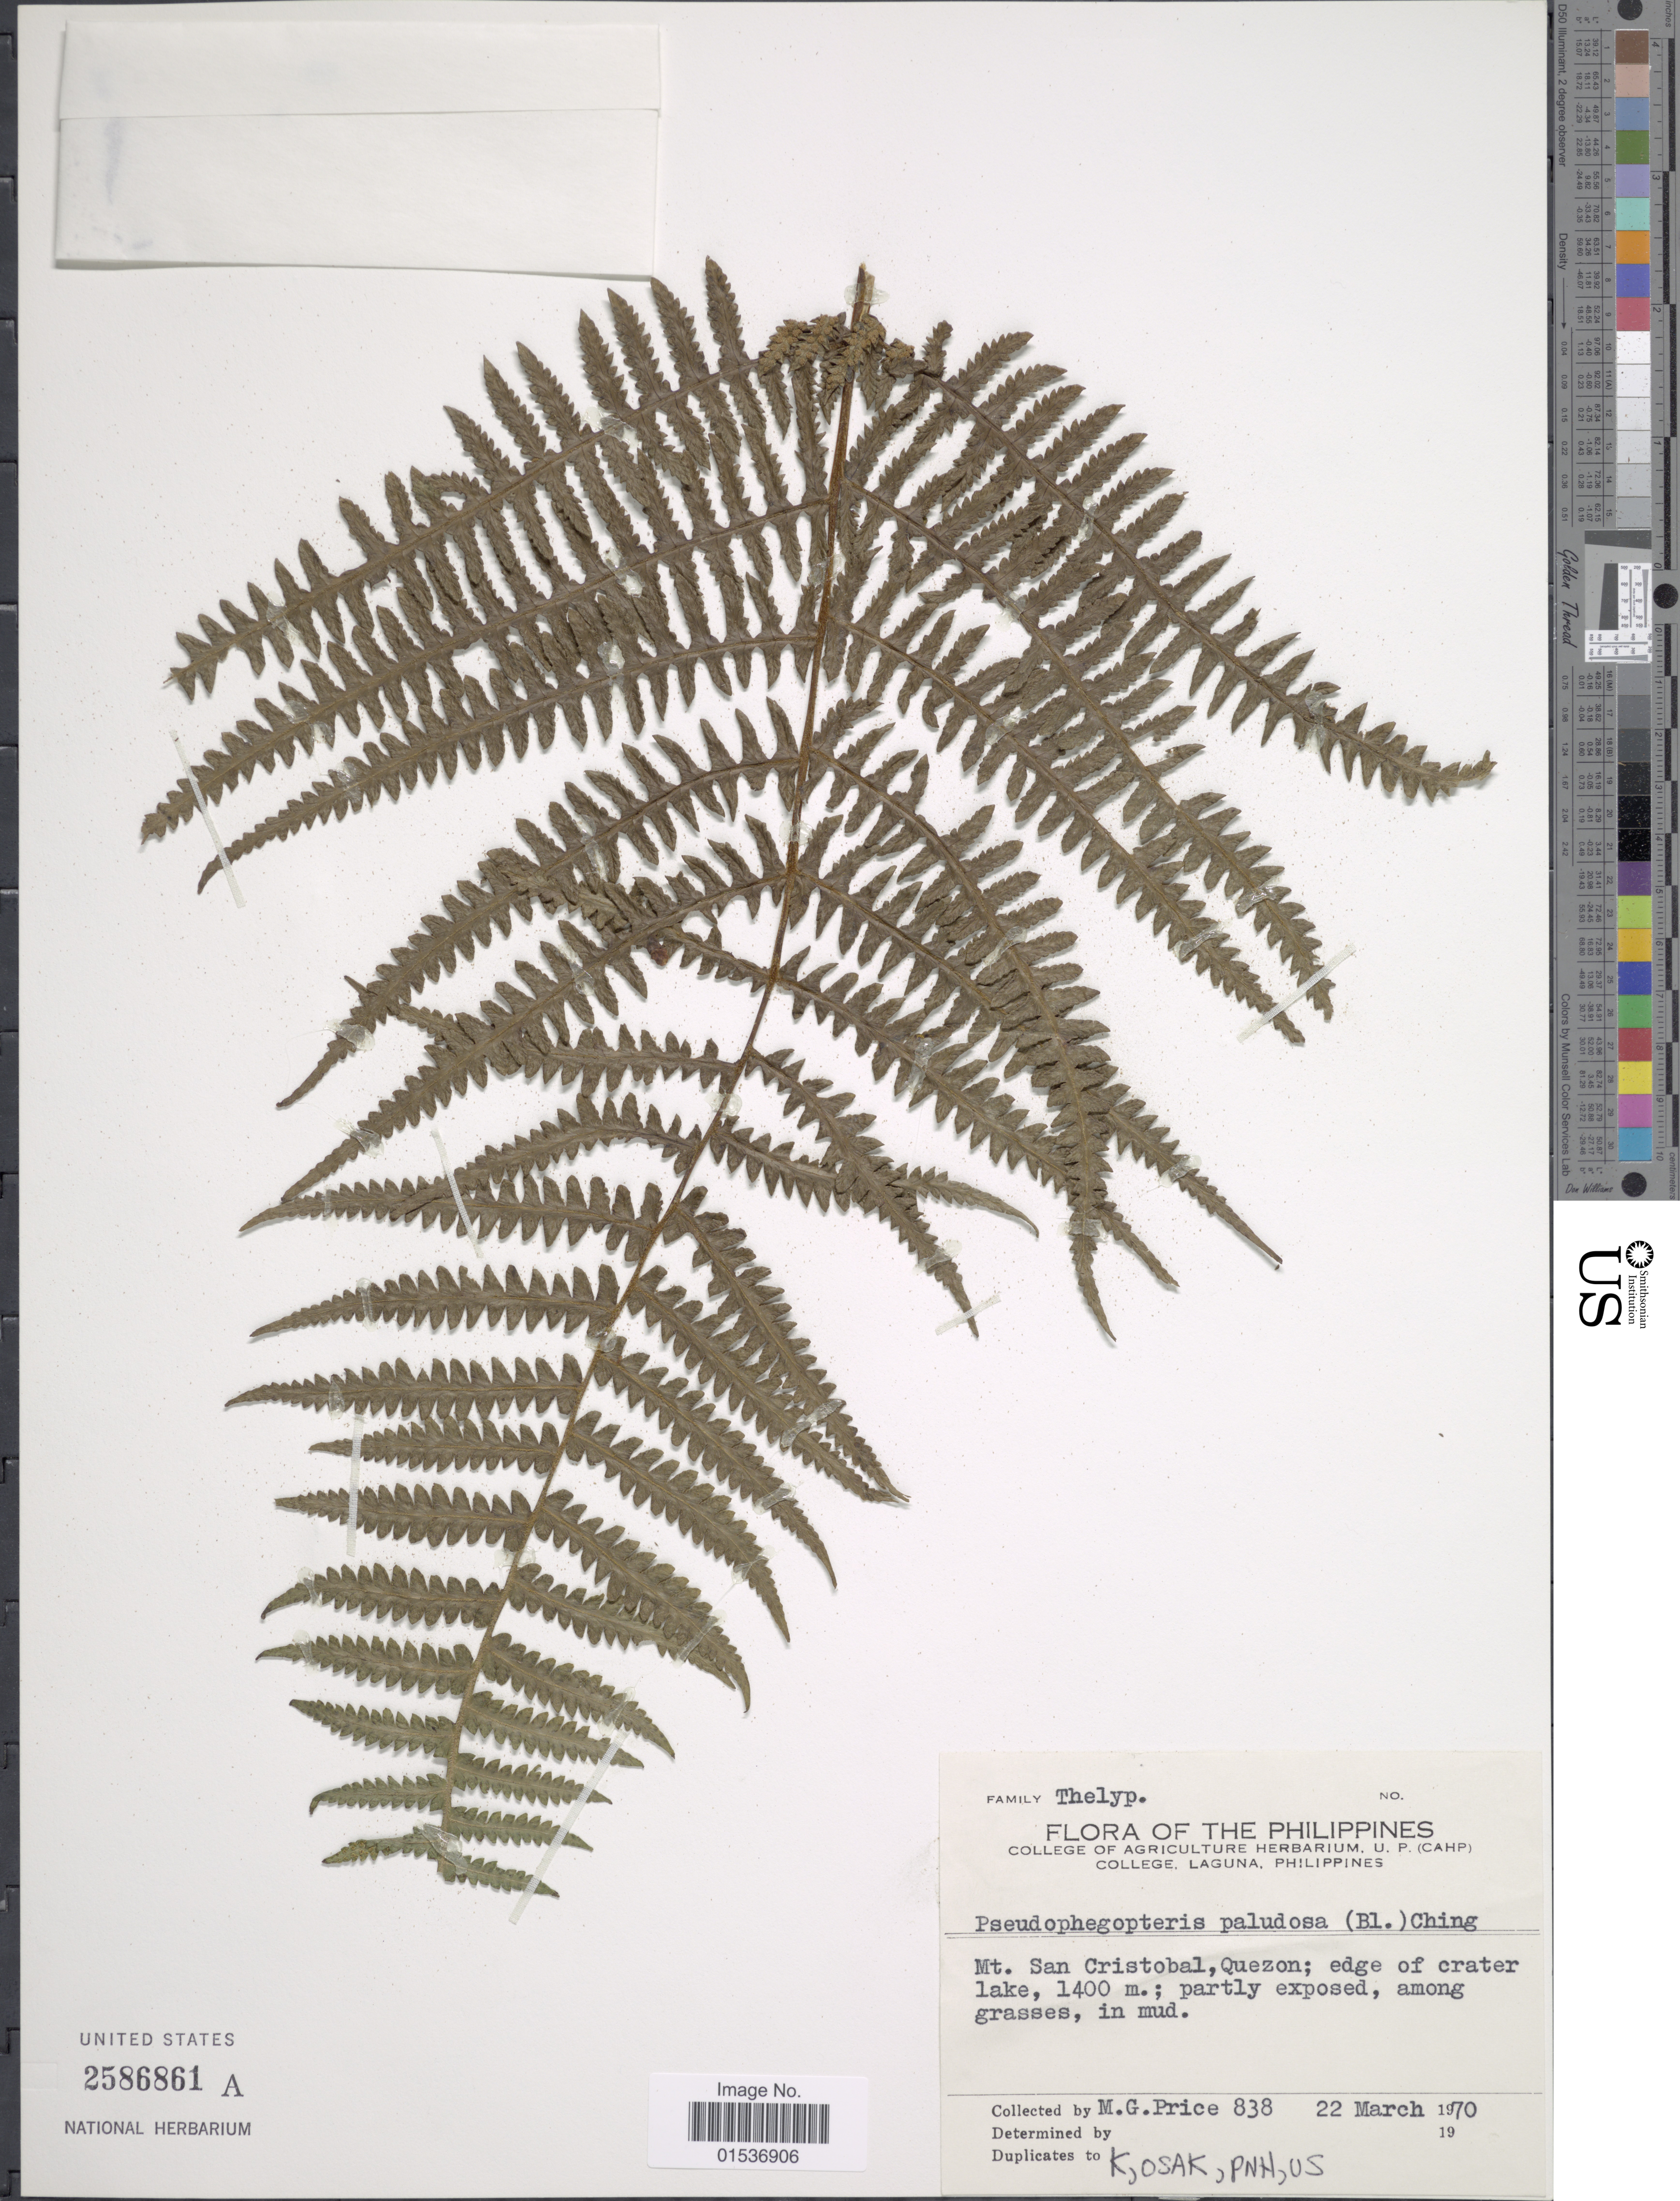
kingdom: Plantae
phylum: Tracheophyta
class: Polypodiopsida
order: Polypodiales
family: Thelypteridaceae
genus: Pseudophegopteris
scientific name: Pseudophegopteris paludosa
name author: (Blume) Ching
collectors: M. G. Price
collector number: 838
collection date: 1970-03-22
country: Philippines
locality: Mt. San Cristobal, Quezon; edge of crater lake.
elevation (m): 1400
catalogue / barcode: US 2586861A